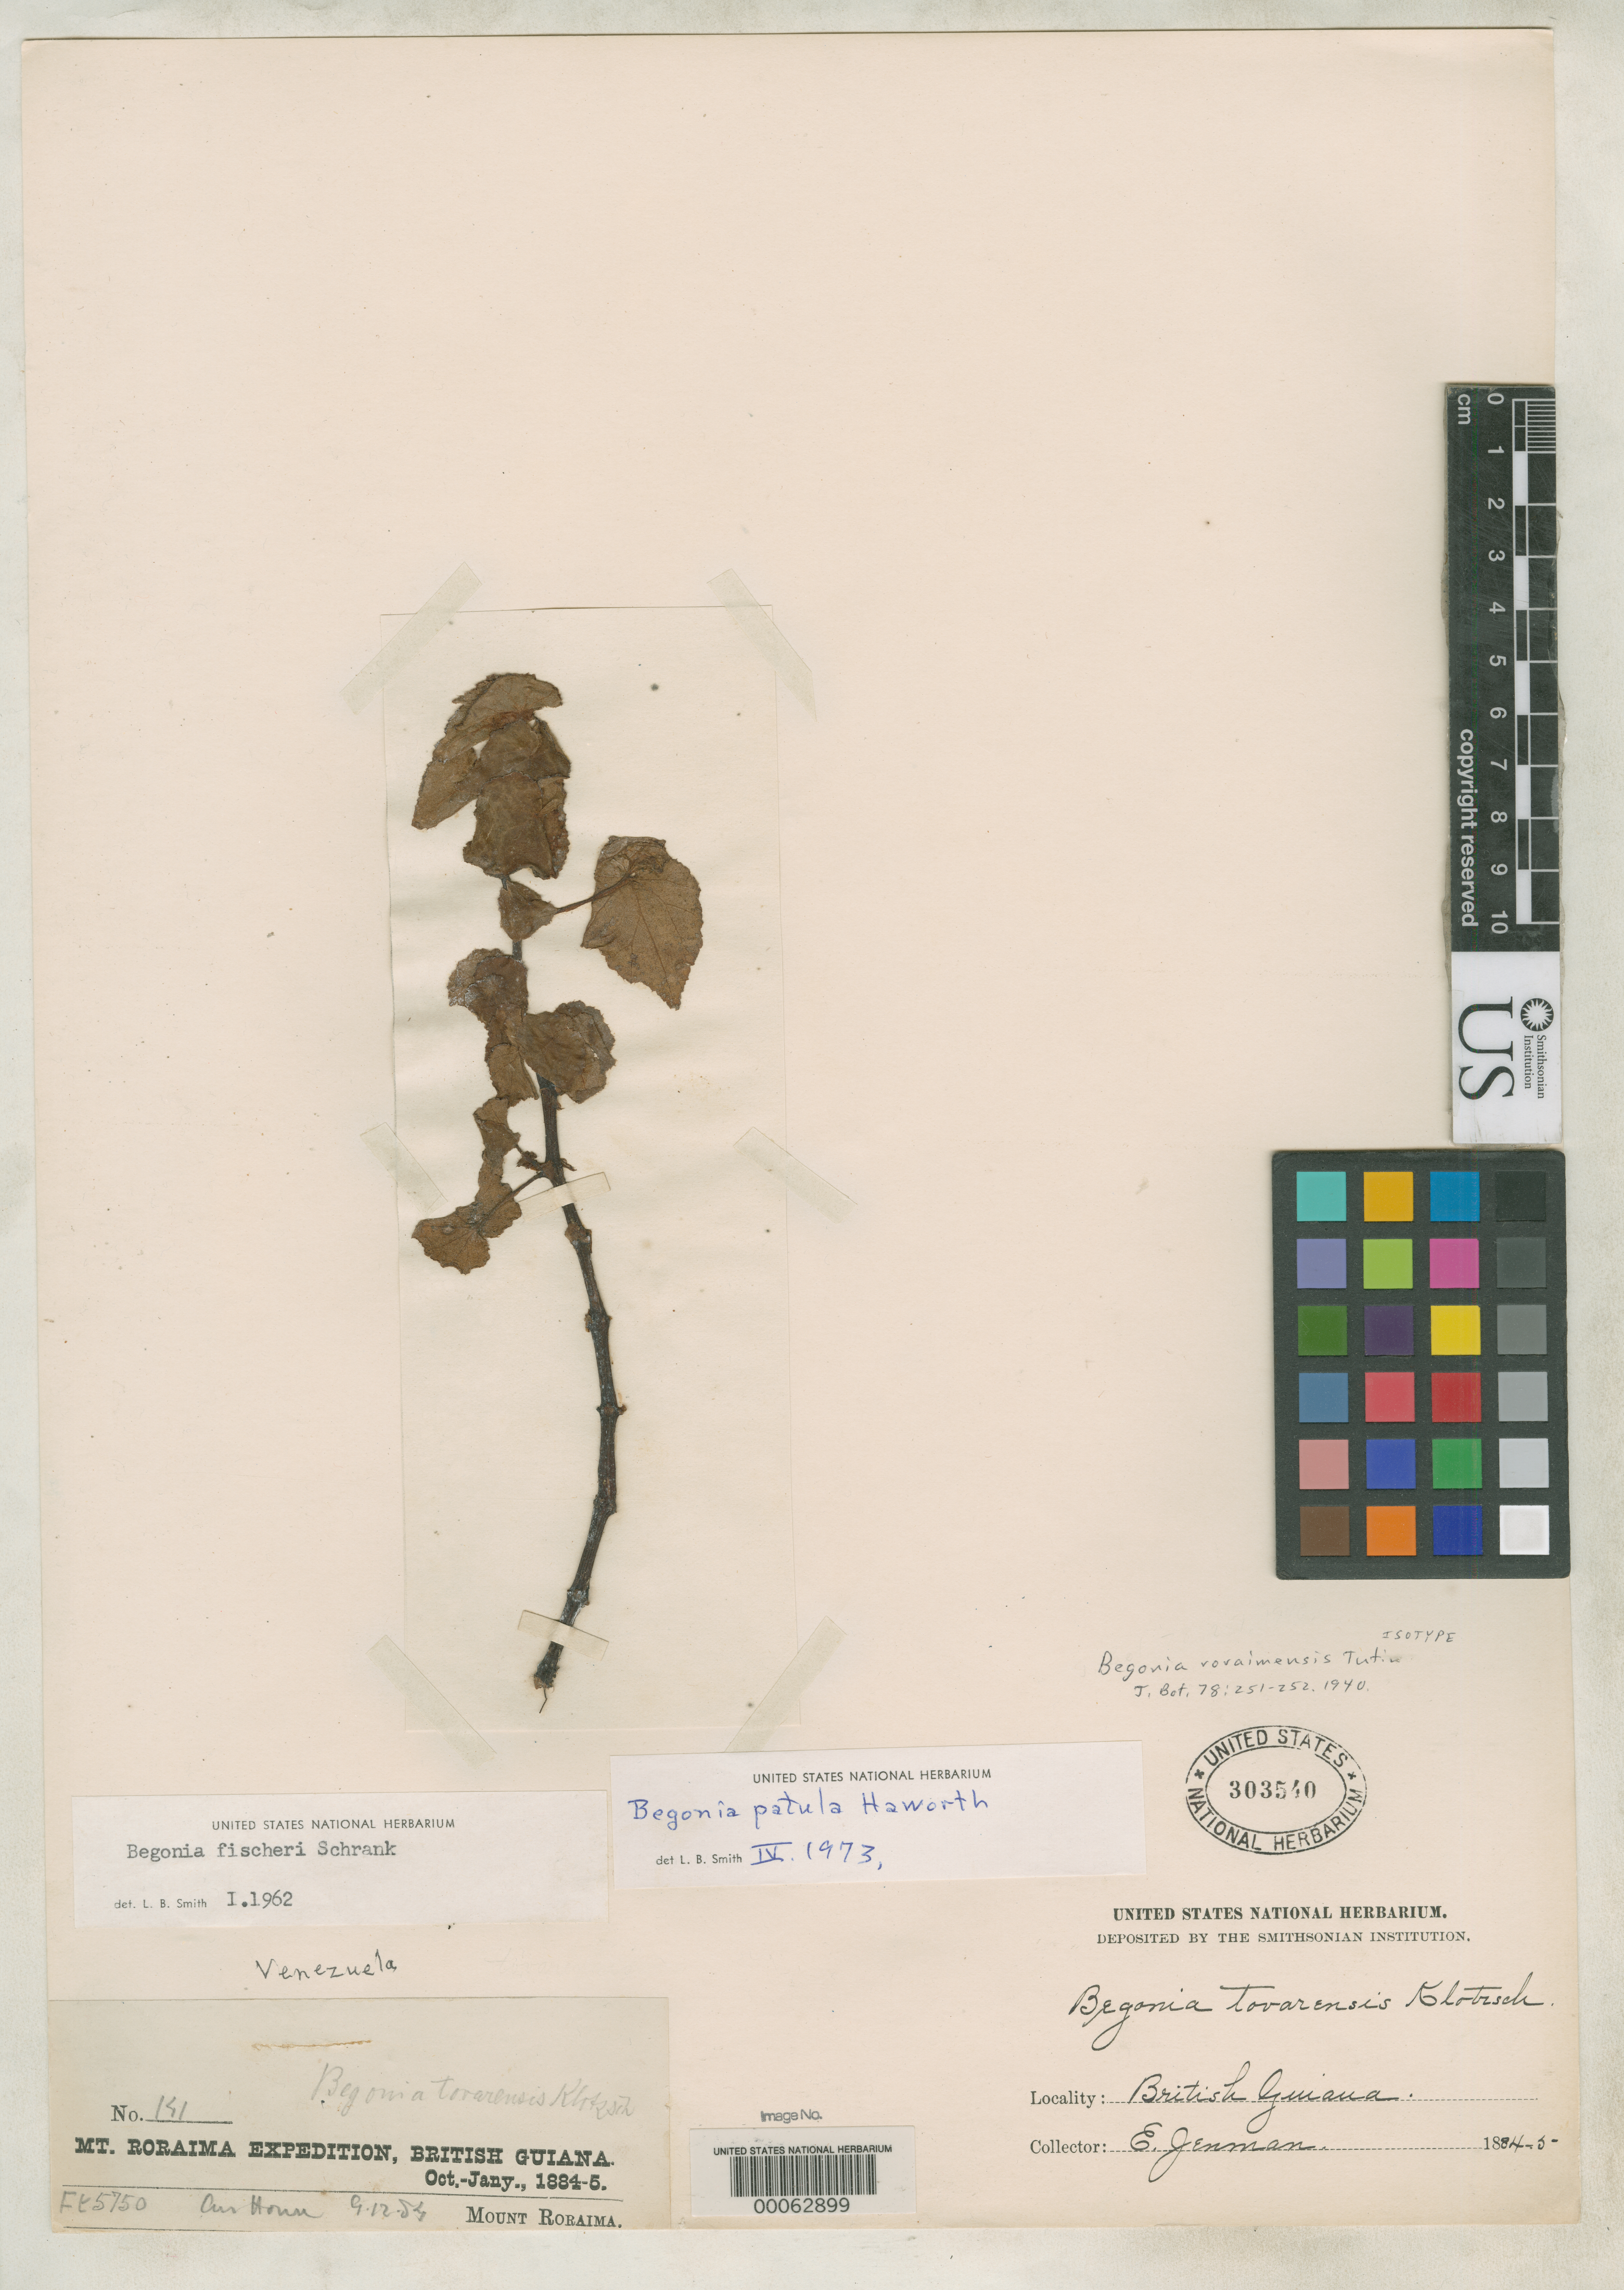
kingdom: Plantae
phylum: Tracheophyta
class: Magnoliopsida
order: Cucurbitales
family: Begoniaceae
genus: Begonia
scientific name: Begonia roraimensis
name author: Tutin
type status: Isotype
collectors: E. Jenman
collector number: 141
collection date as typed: Oct 1884 to -- Jan 1885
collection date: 1884-10/1885-01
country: Guyana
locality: Mount Roraima.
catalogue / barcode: US 303540